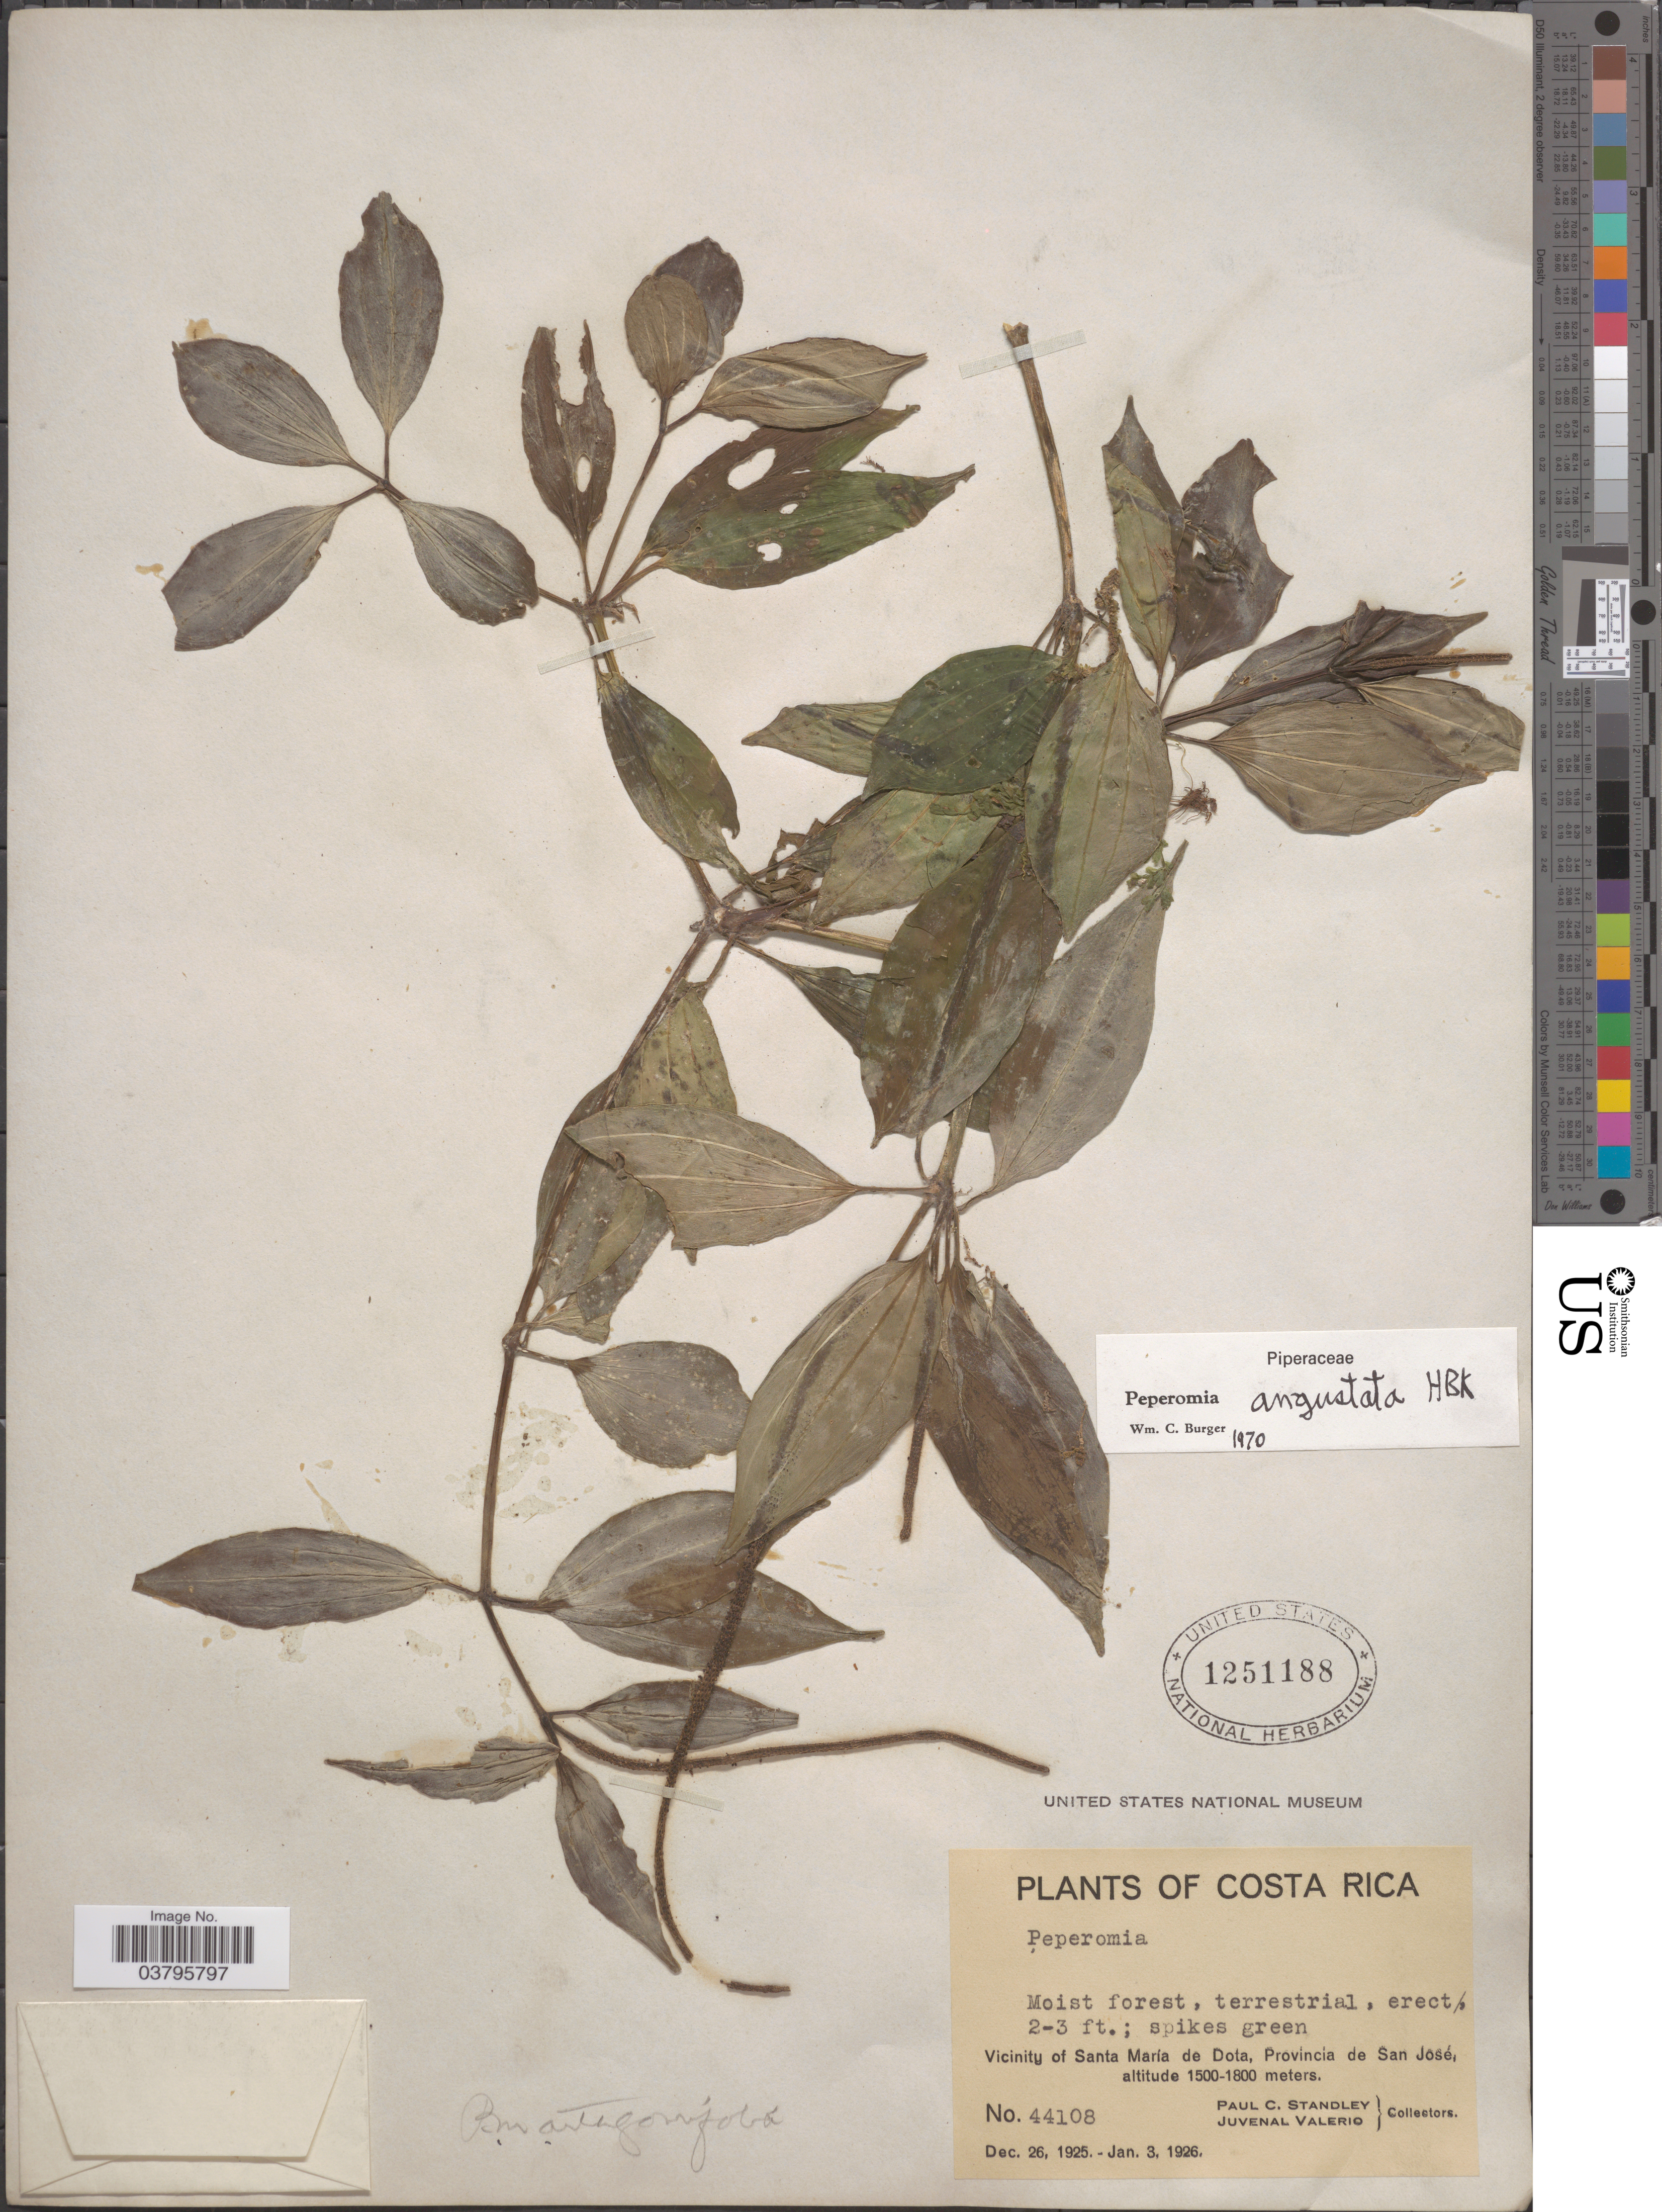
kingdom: Plantae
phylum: Tracheophyta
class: Magnoliopsida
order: Piperales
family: Piperaceae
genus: Peperomia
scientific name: Peperomia rhexiifolia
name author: C. DC.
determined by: Jiménez, José Estaban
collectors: P. C. Standley & J. Valerio R.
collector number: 44108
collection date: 1925-12-26/1926-01-03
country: Costa Rica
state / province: San José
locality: Vicinity of Santa María de Dota.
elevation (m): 1500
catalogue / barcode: US 1251188